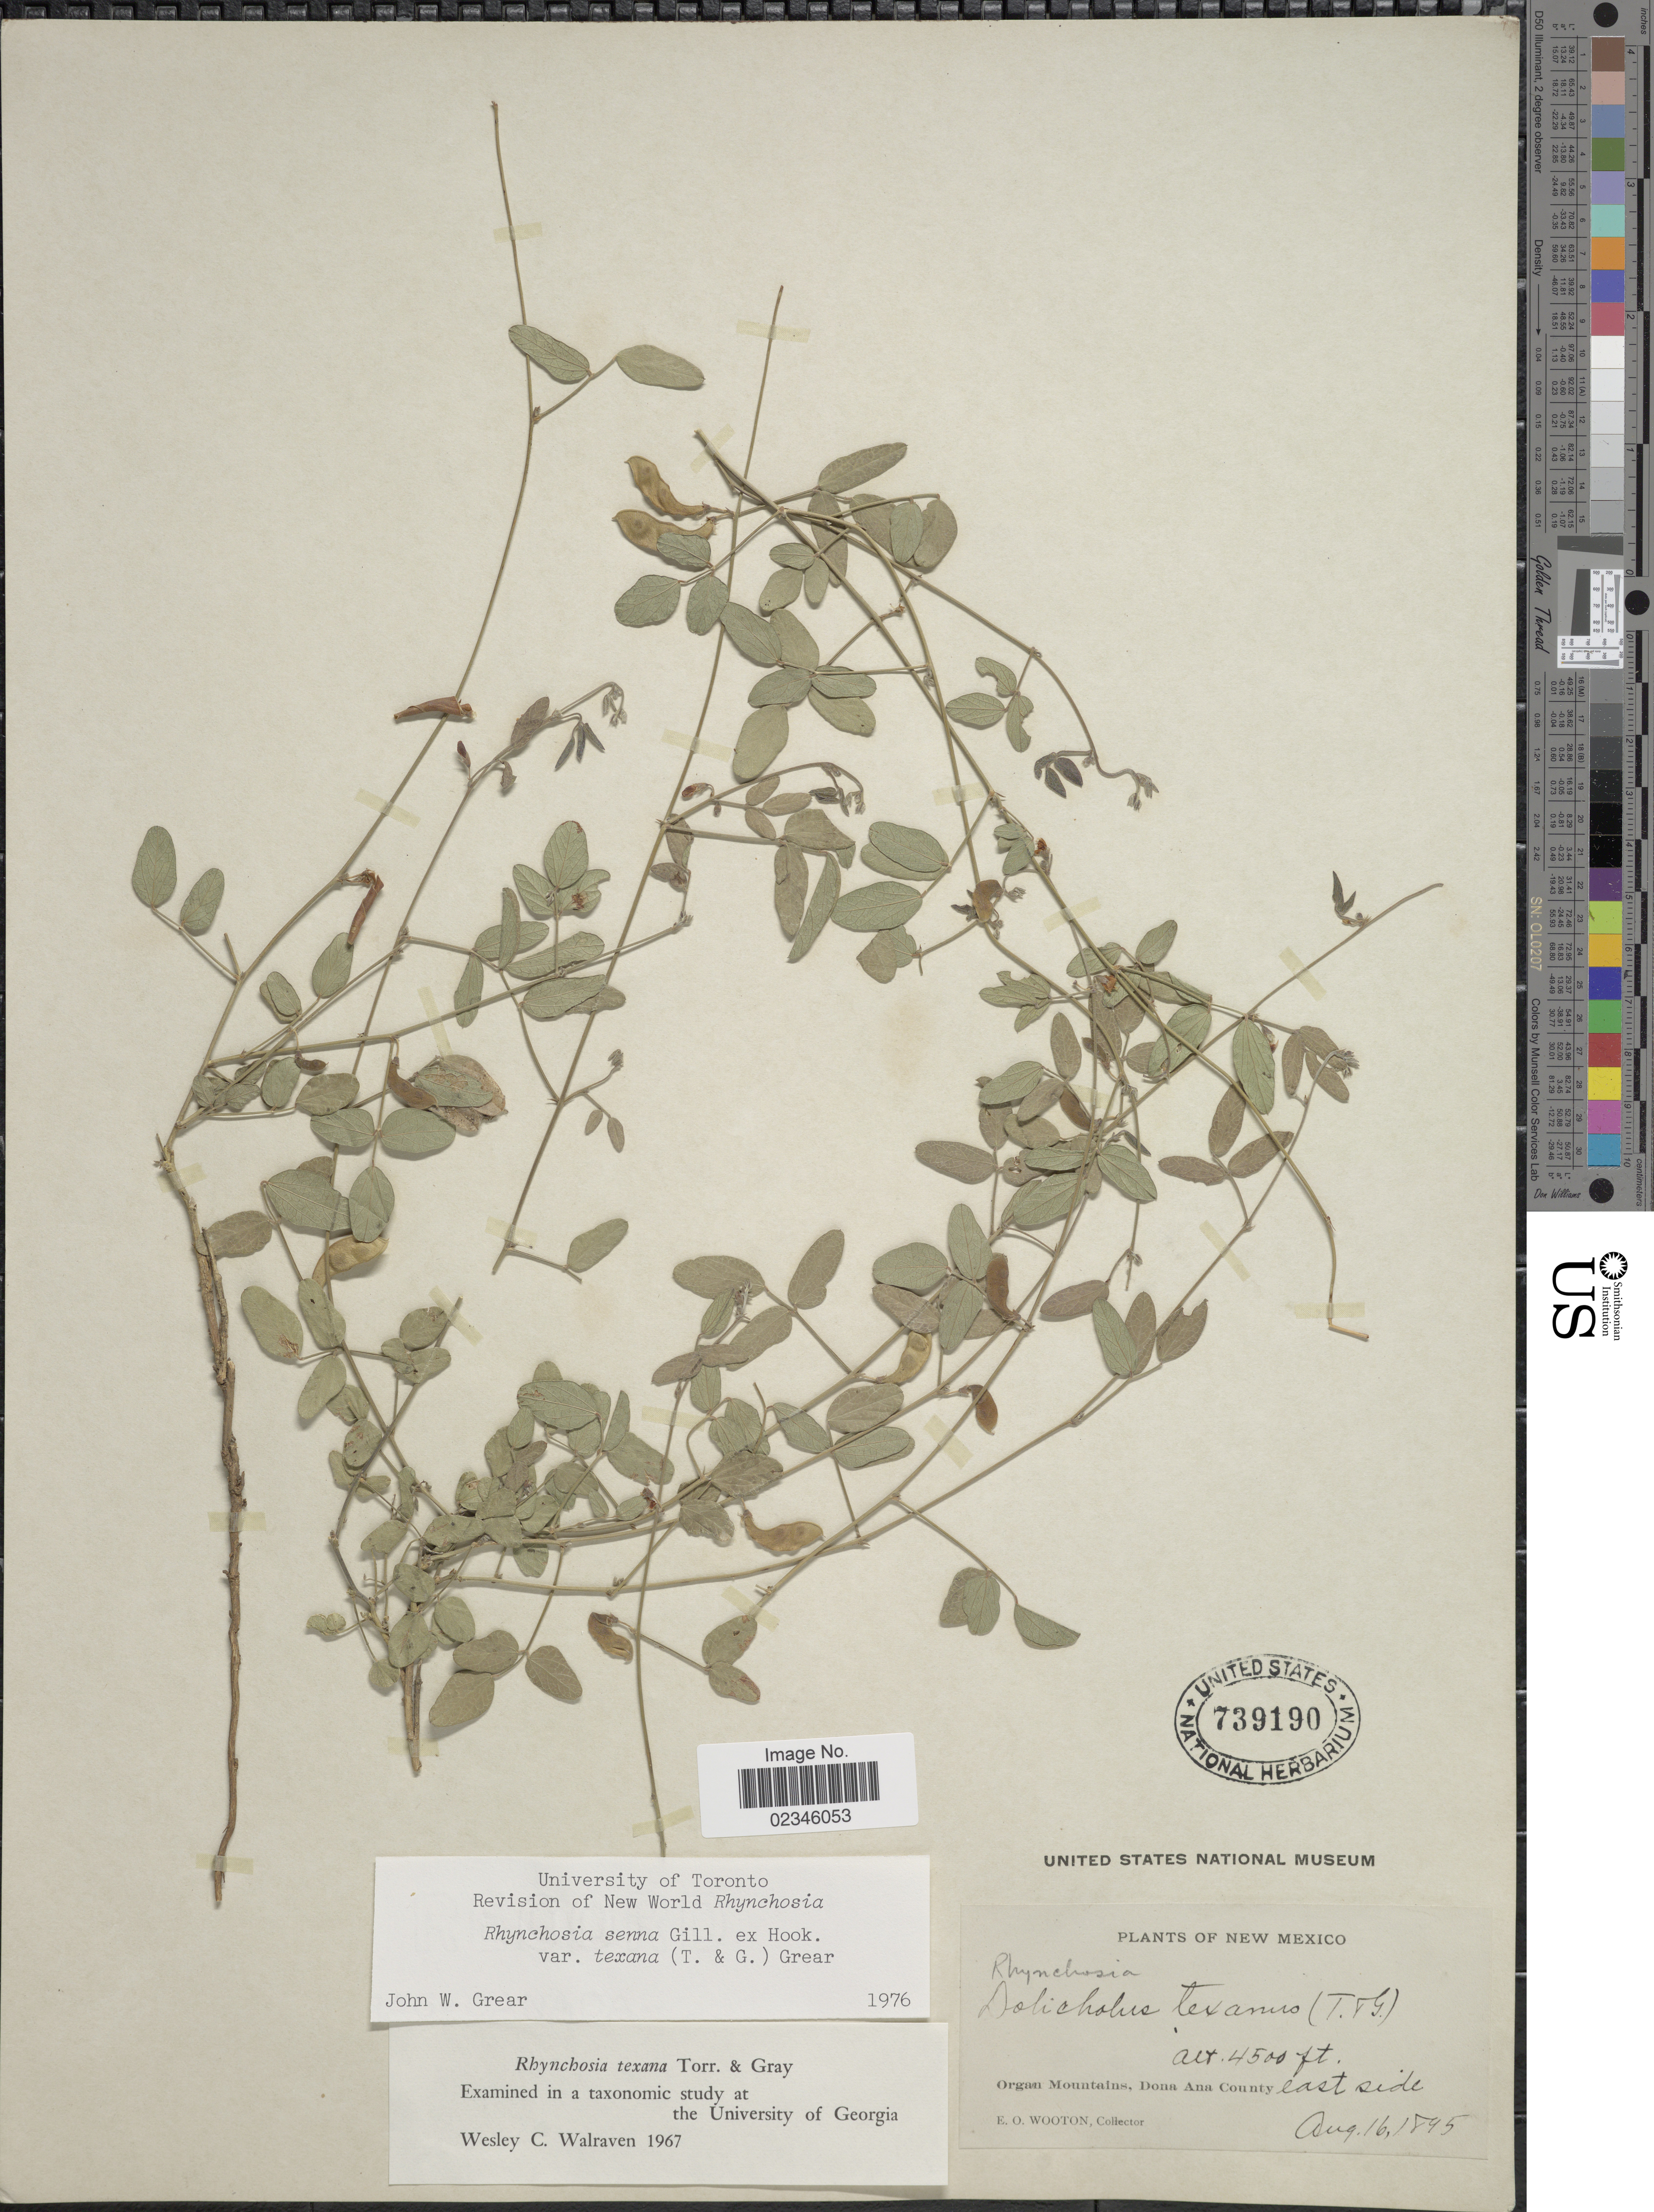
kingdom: Plantae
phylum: Tracheophyta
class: Magnoliopsida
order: Fabales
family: Fabaceae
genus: Rhynchosia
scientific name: Rhynchosia senna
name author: Gillies ex Hook.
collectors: E. O. Wooton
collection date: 1895-08-16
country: United States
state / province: New Mexico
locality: Organ Mountains, Dona Ana County, east side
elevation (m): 1372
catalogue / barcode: US 739190